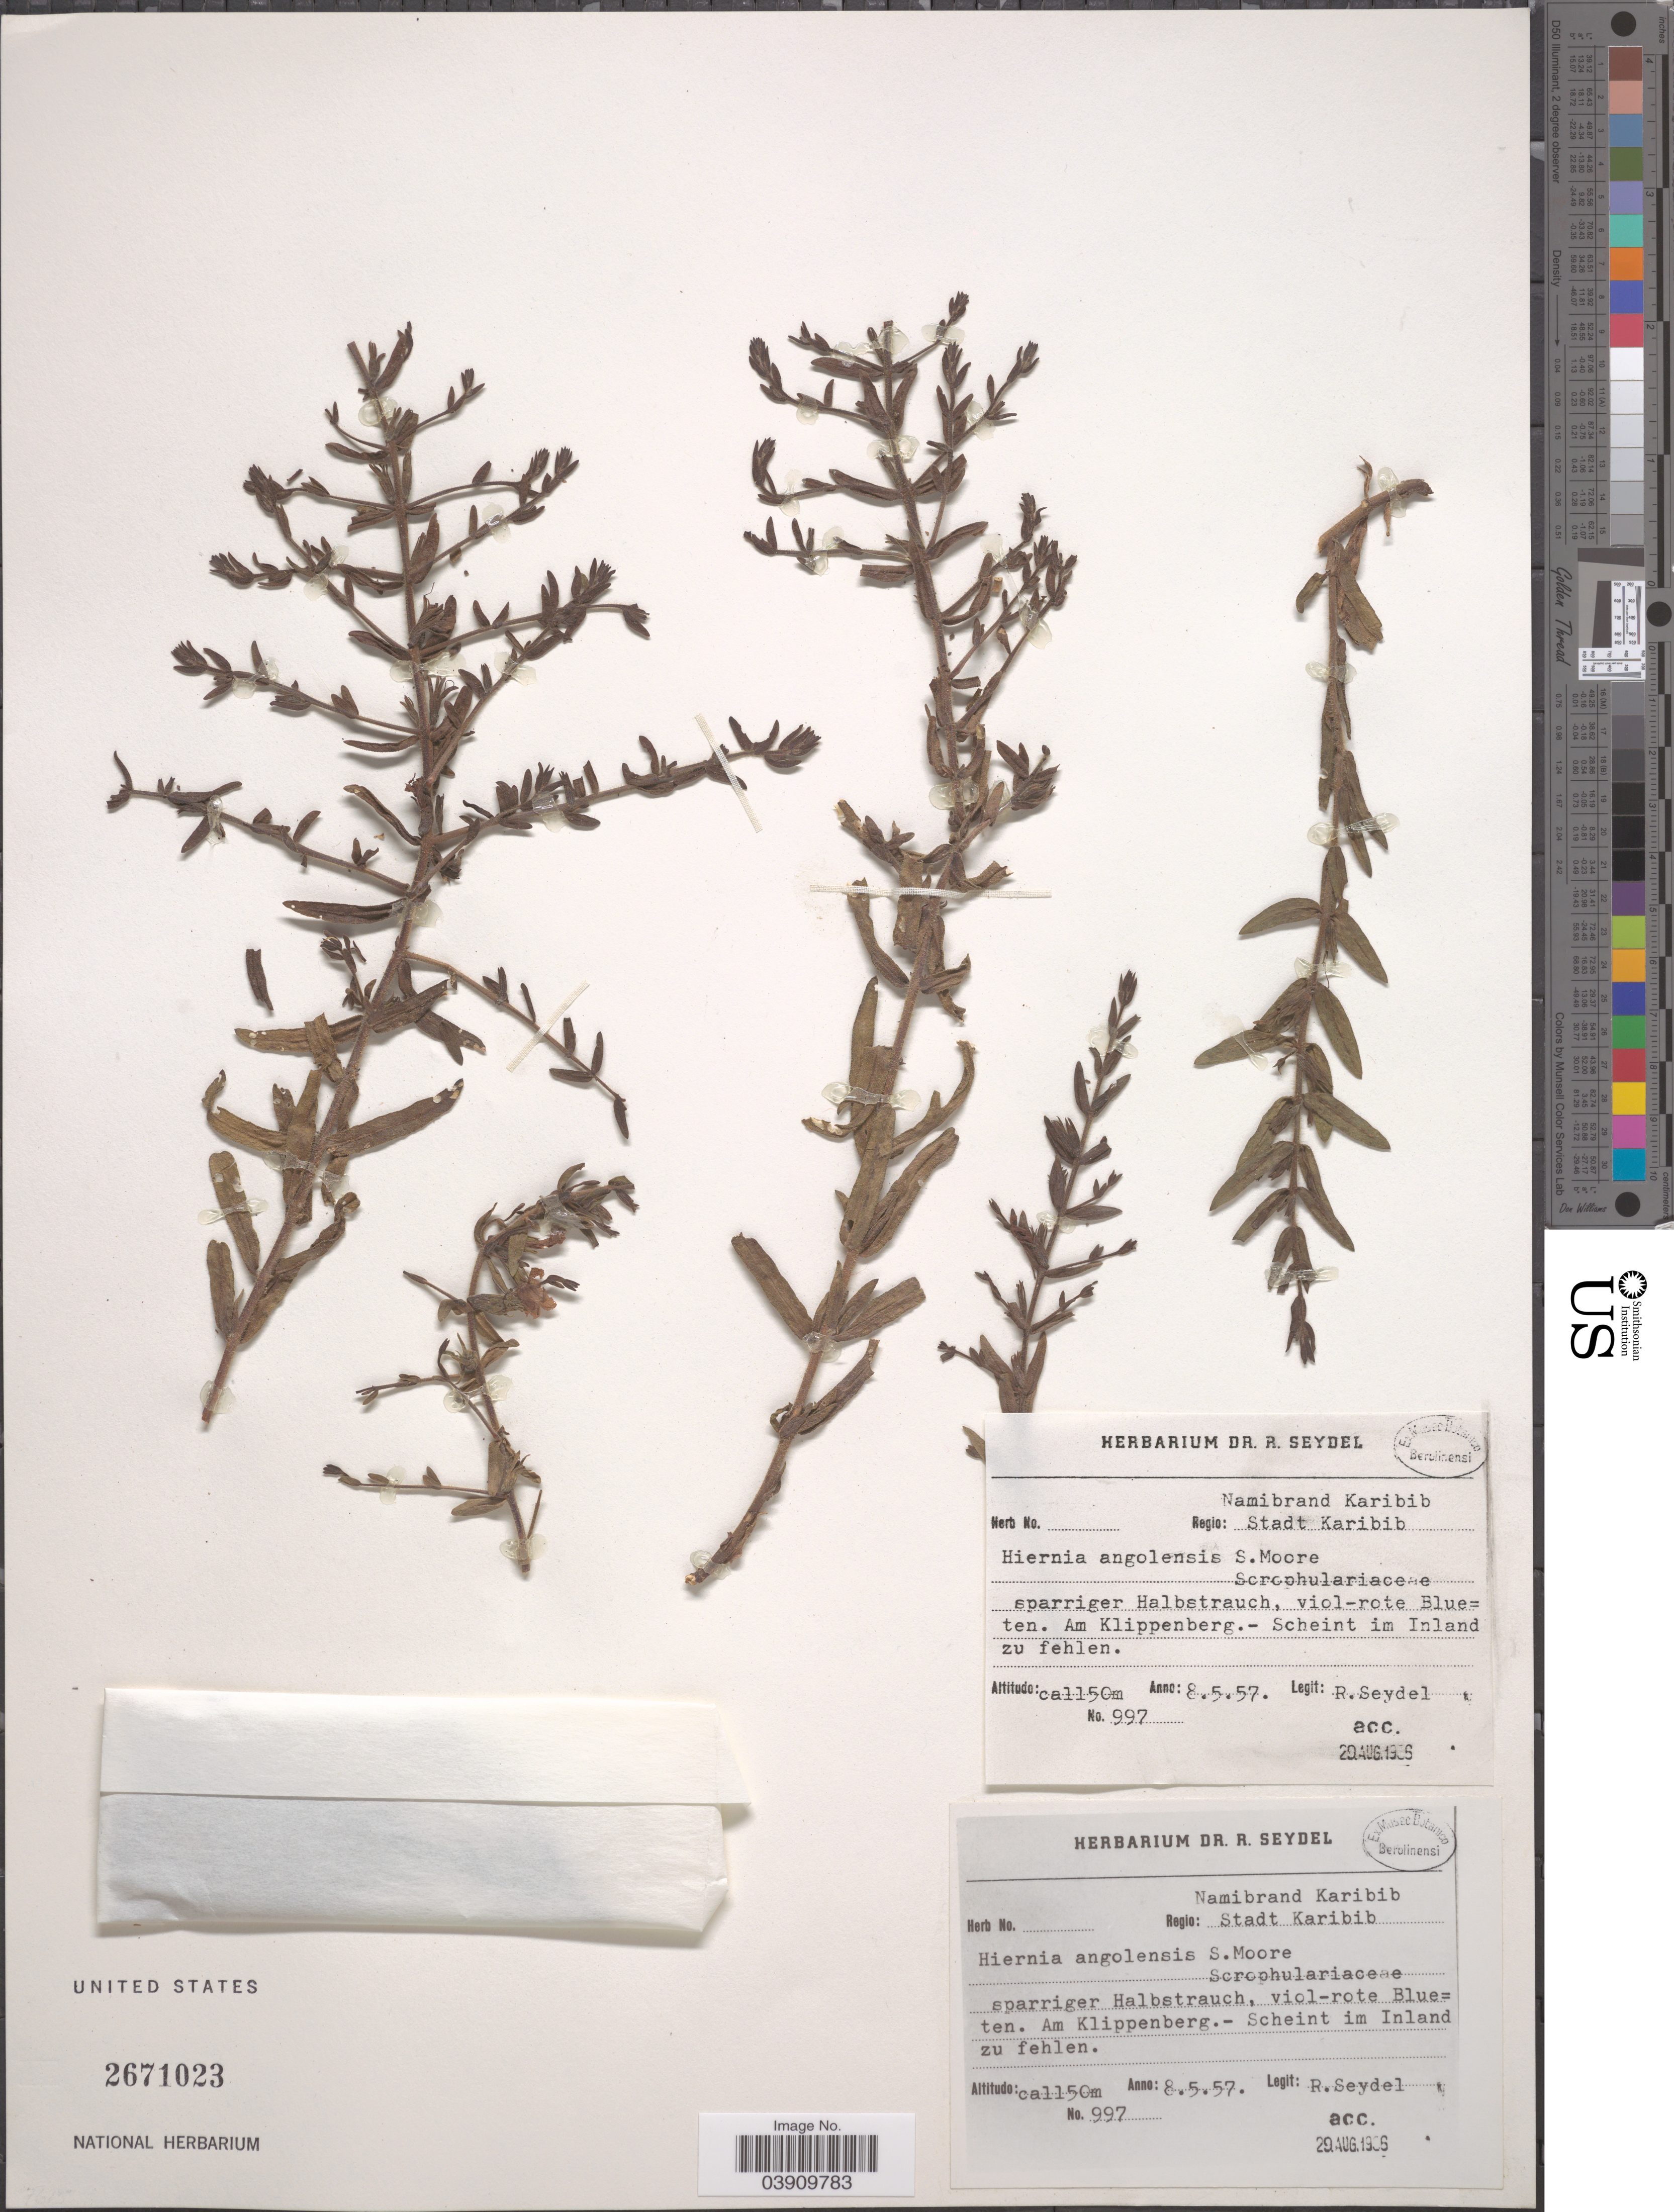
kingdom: Plantae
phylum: Tracheophyta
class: Magnoliopsida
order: Lamiales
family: Orobanchaceae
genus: Hiernia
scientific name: Hiernia angolensis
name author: S. Moore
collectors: R. Seydel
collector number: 997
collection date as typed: Transcribed d/m/y: 8/5/57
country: Namibia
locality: Namibrand Karibib. Regio: Stadt Karibib. Am Klippenberg. - Scheint im Inland zu fehlen.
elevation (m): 1150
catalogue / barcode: US 2671023